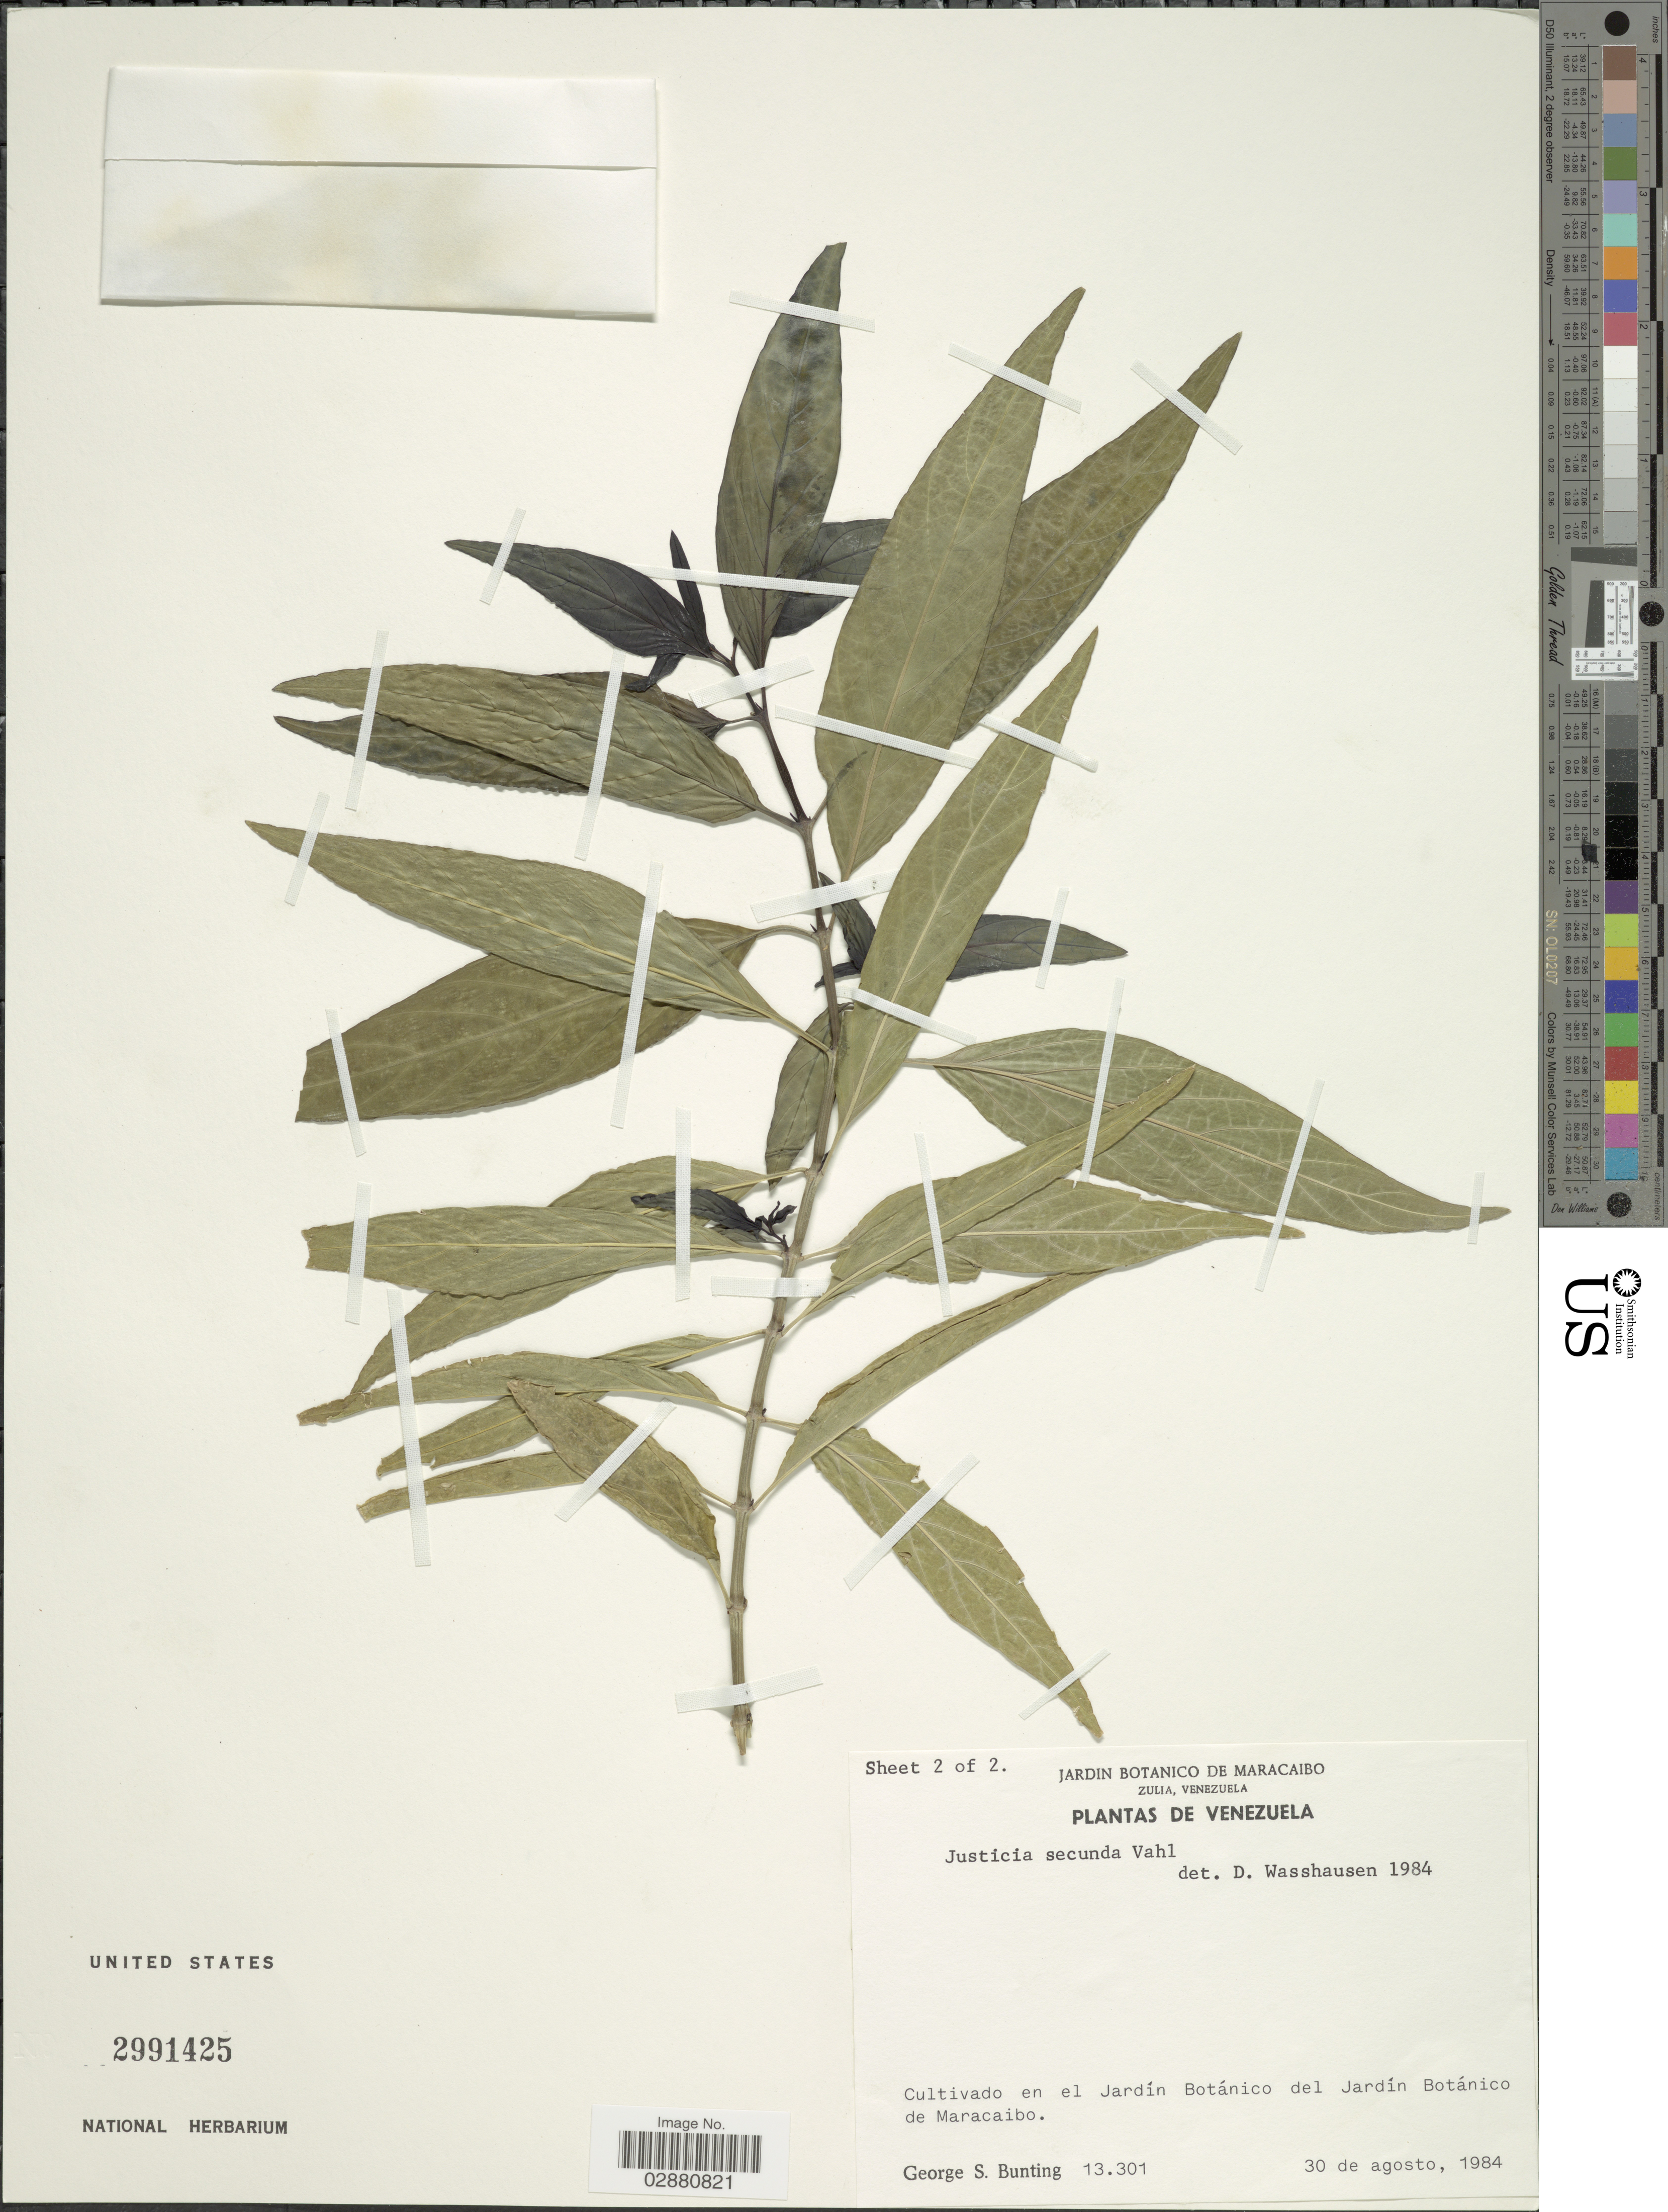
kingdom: Plantae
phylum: Tracheophyta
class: Magnoliopsida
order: Lamiales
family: Acanthaceae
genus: Justicia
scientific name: Justicia secunda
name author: Vahl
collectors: G. S. Bunting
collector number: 13301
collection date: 1984-08-30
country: Venezuela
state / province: Zulia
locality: Cultivado en el Jardín Didáctico del Jardín Botánico de Maracaibo.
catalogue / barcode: US 2991425